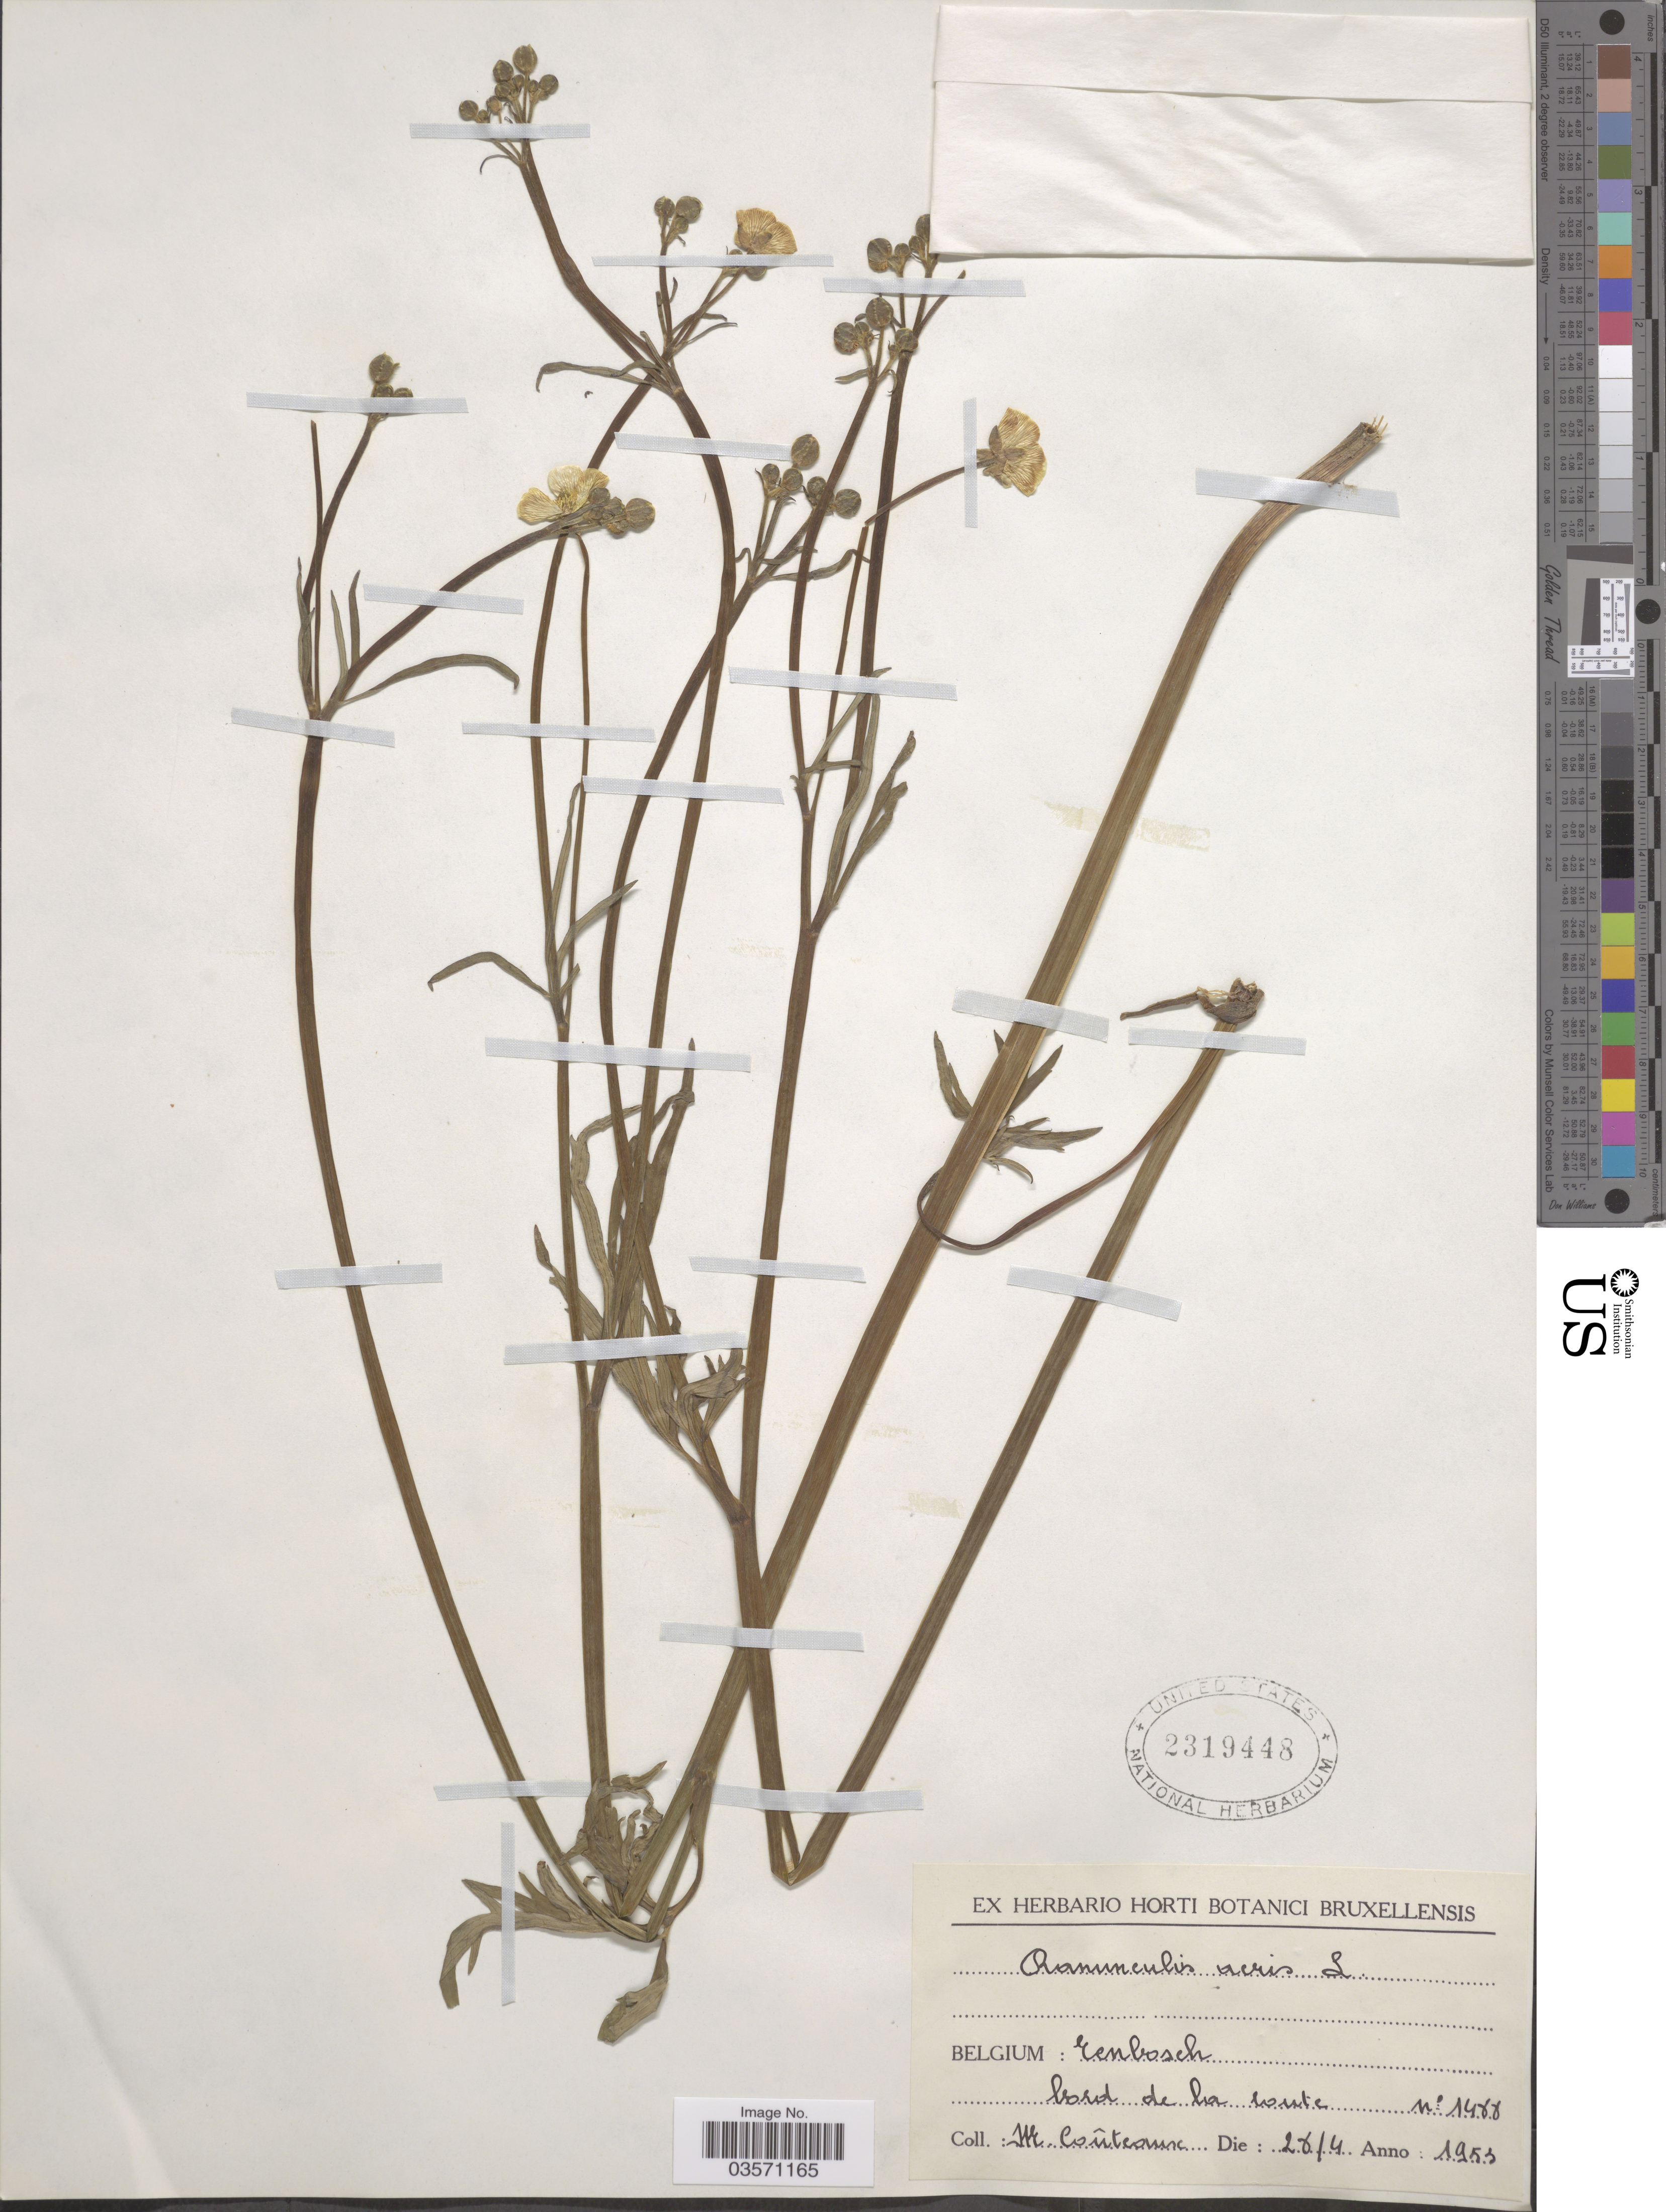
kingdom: Plantae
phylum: Tracheophyta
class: Magnoliopsida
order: Ranunculales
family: Ranunculaceae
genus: Ranunculus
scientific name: Ranunculus acris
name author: L.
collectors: -. Couteaux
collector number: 1488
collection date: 1953-04-26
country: Belgium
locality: Eenbosch bord de la route.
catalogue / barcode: US 2319448